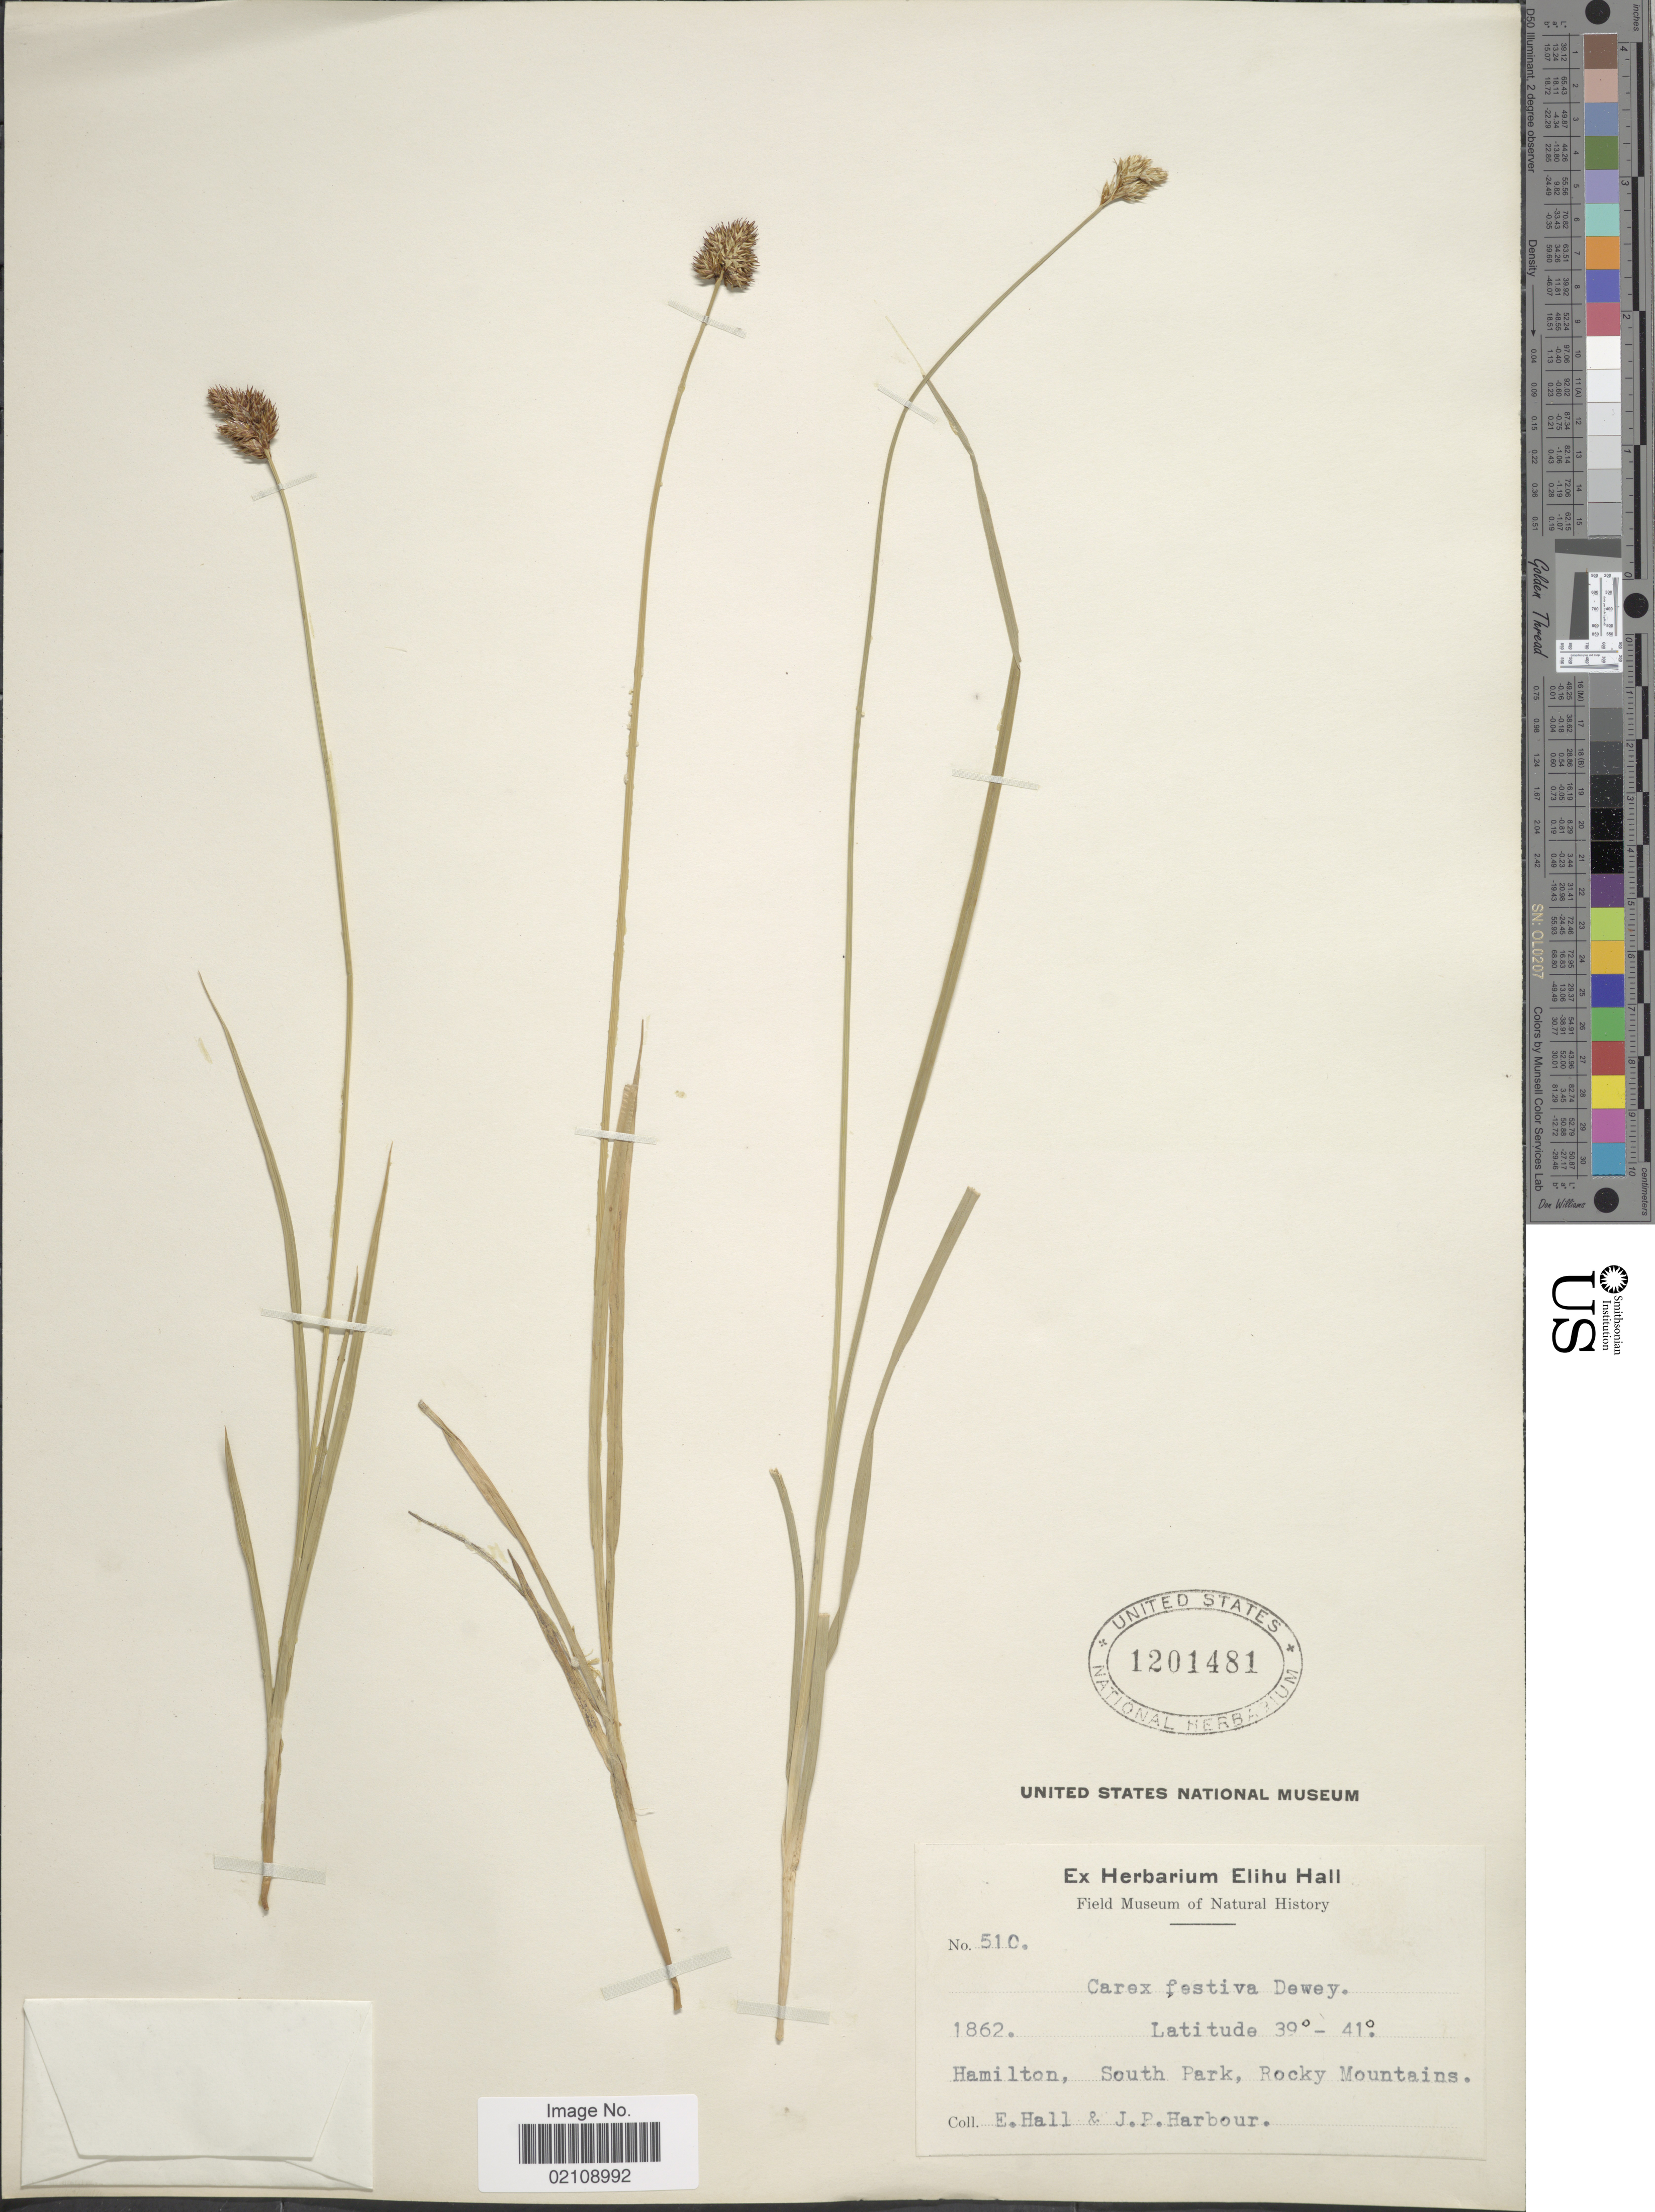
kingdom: Plantae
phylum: Tracheophyta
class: Liliopsida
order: Poales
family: Cyperaceae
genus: Carex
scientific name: Carex microptera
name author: Mack.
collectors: E. Hall & J. Harbour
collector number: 510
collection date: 1862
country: United States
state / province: Colorado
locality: Hamilton, South Park, Rocky Mtns.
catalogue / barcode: US 1201481